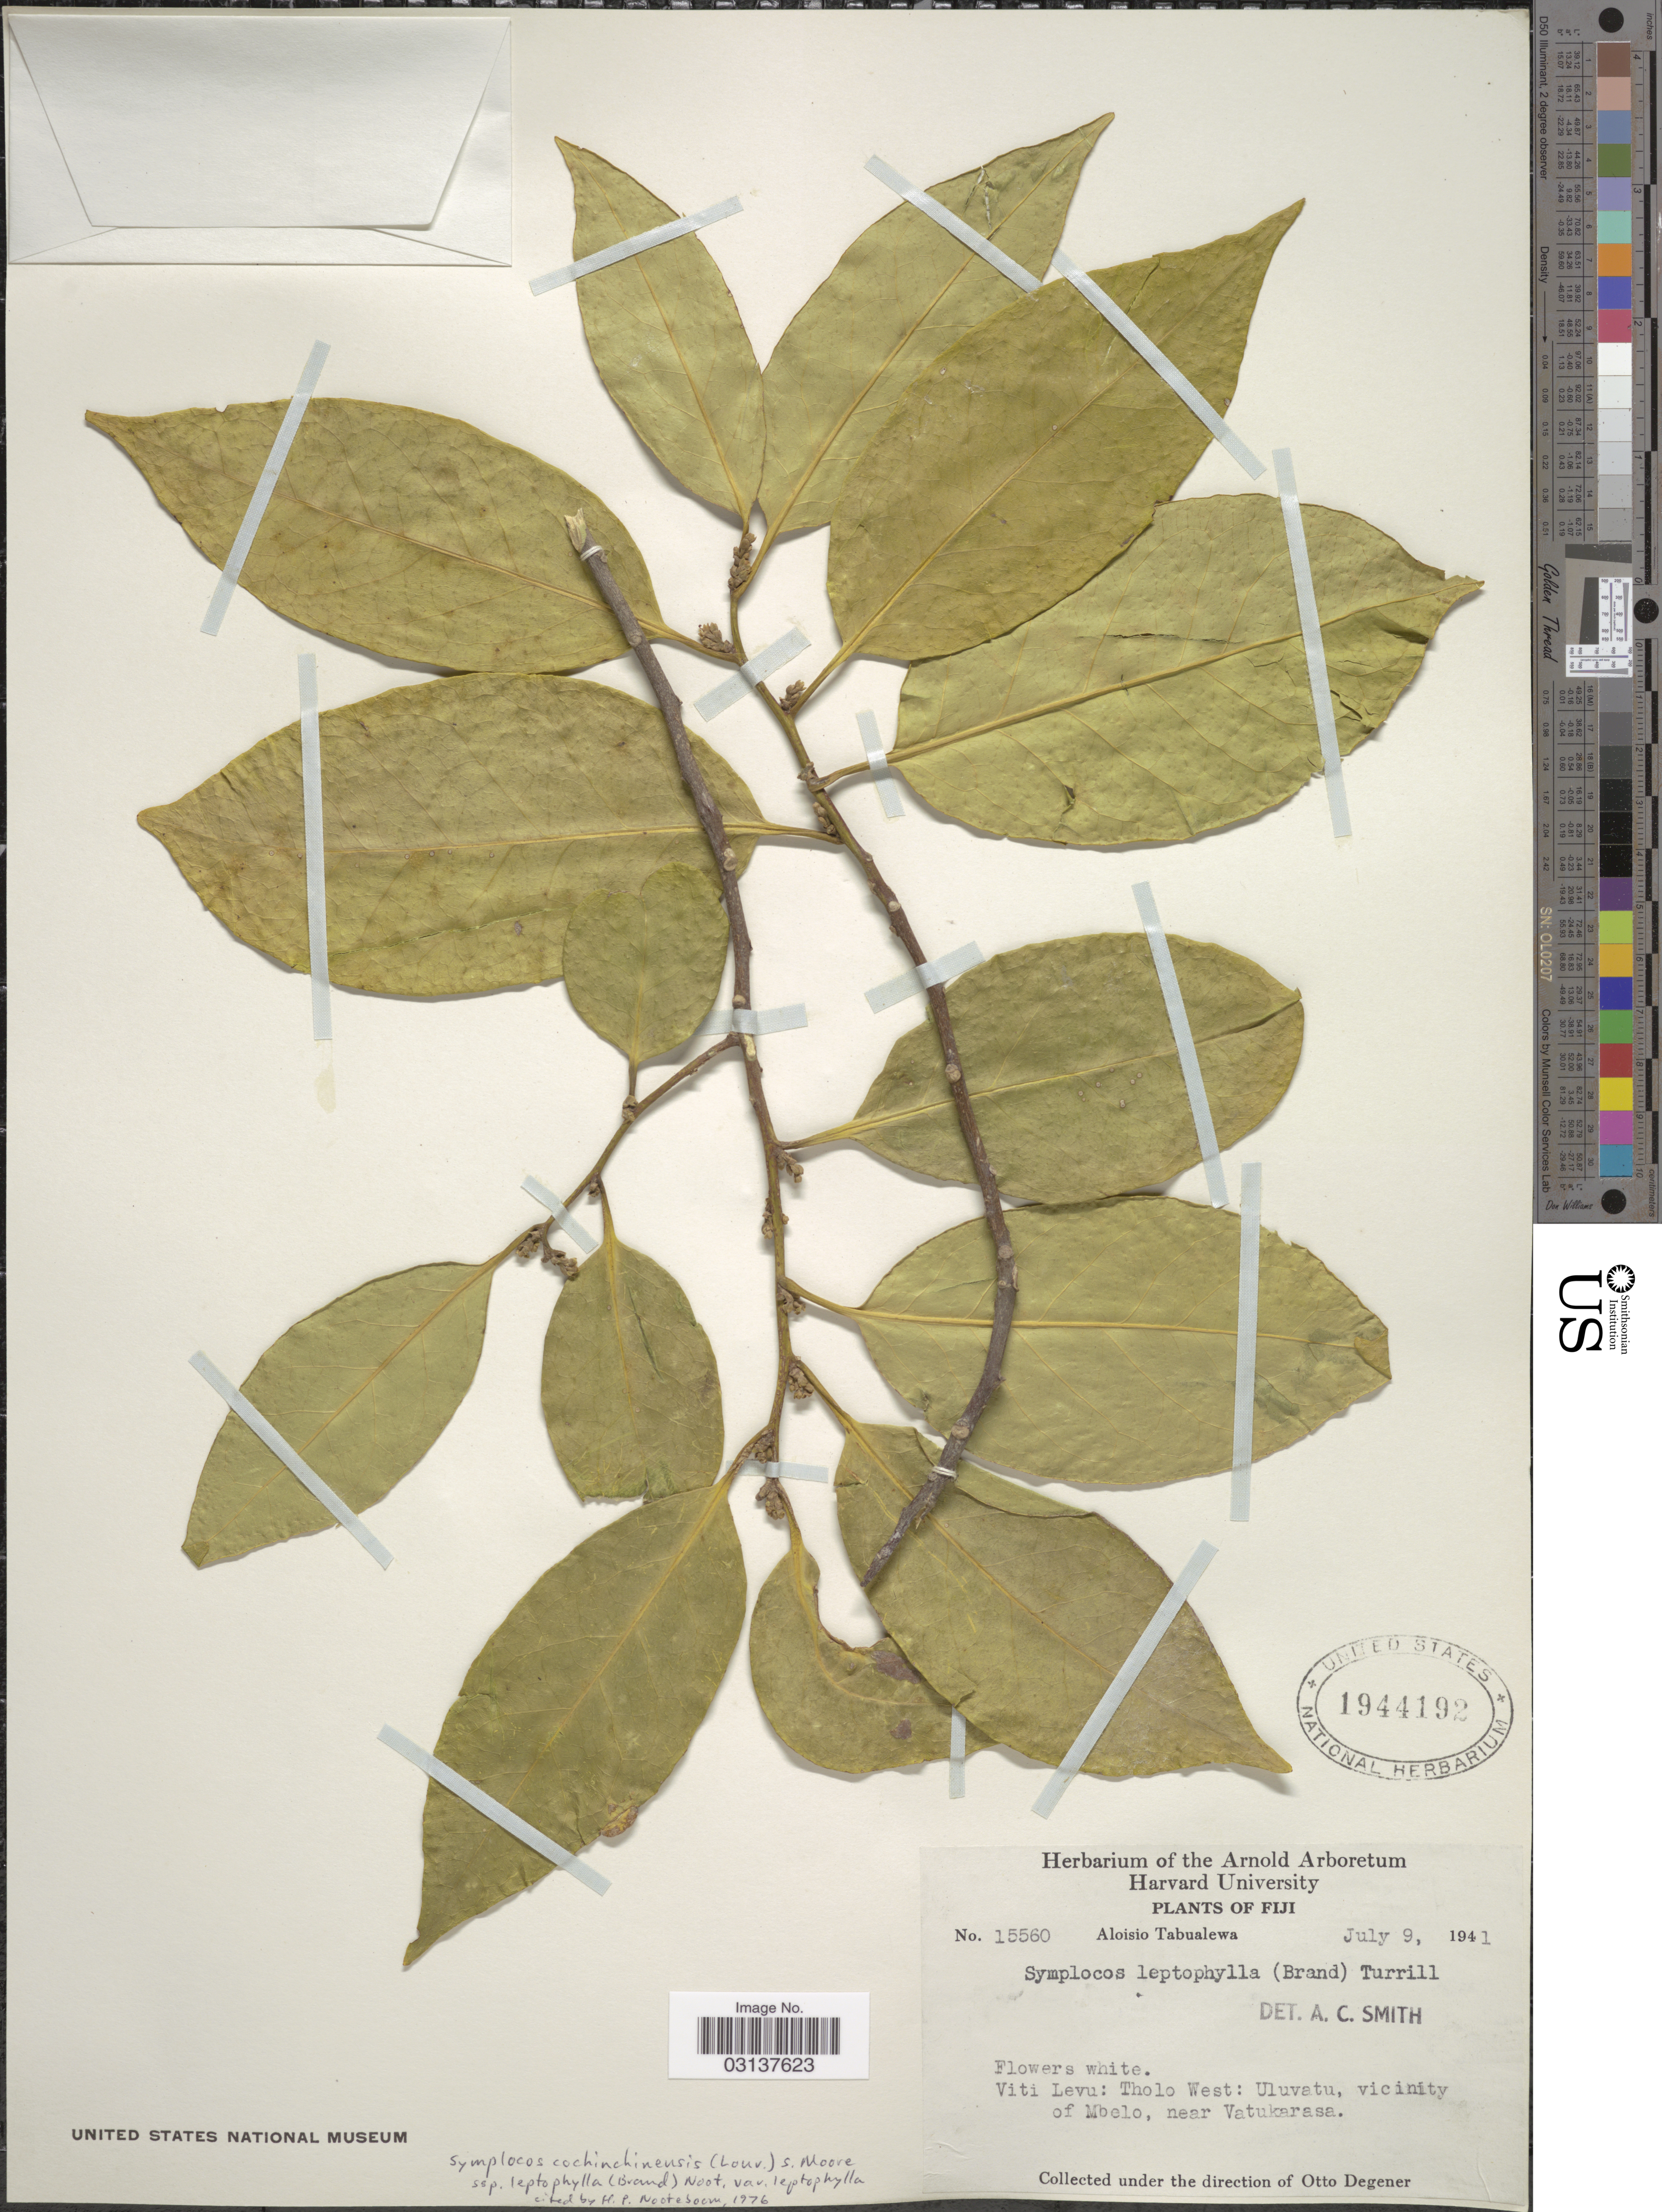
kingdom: Plantae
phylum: Tracheophyta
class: Magnoliopsida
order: Ericales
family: Symplocaceae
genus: Symplocos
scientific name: Symplocos cochinchinensis var. leptophylla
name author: (Brand) Noot.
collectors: A. Tabualewa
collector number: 15560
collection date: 1941-07-09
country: Fiji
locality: Viti Levu: Tholo West: Uluvatu, vicinity of Mbelo, near Vatukarassa.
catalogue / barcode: US 1944192